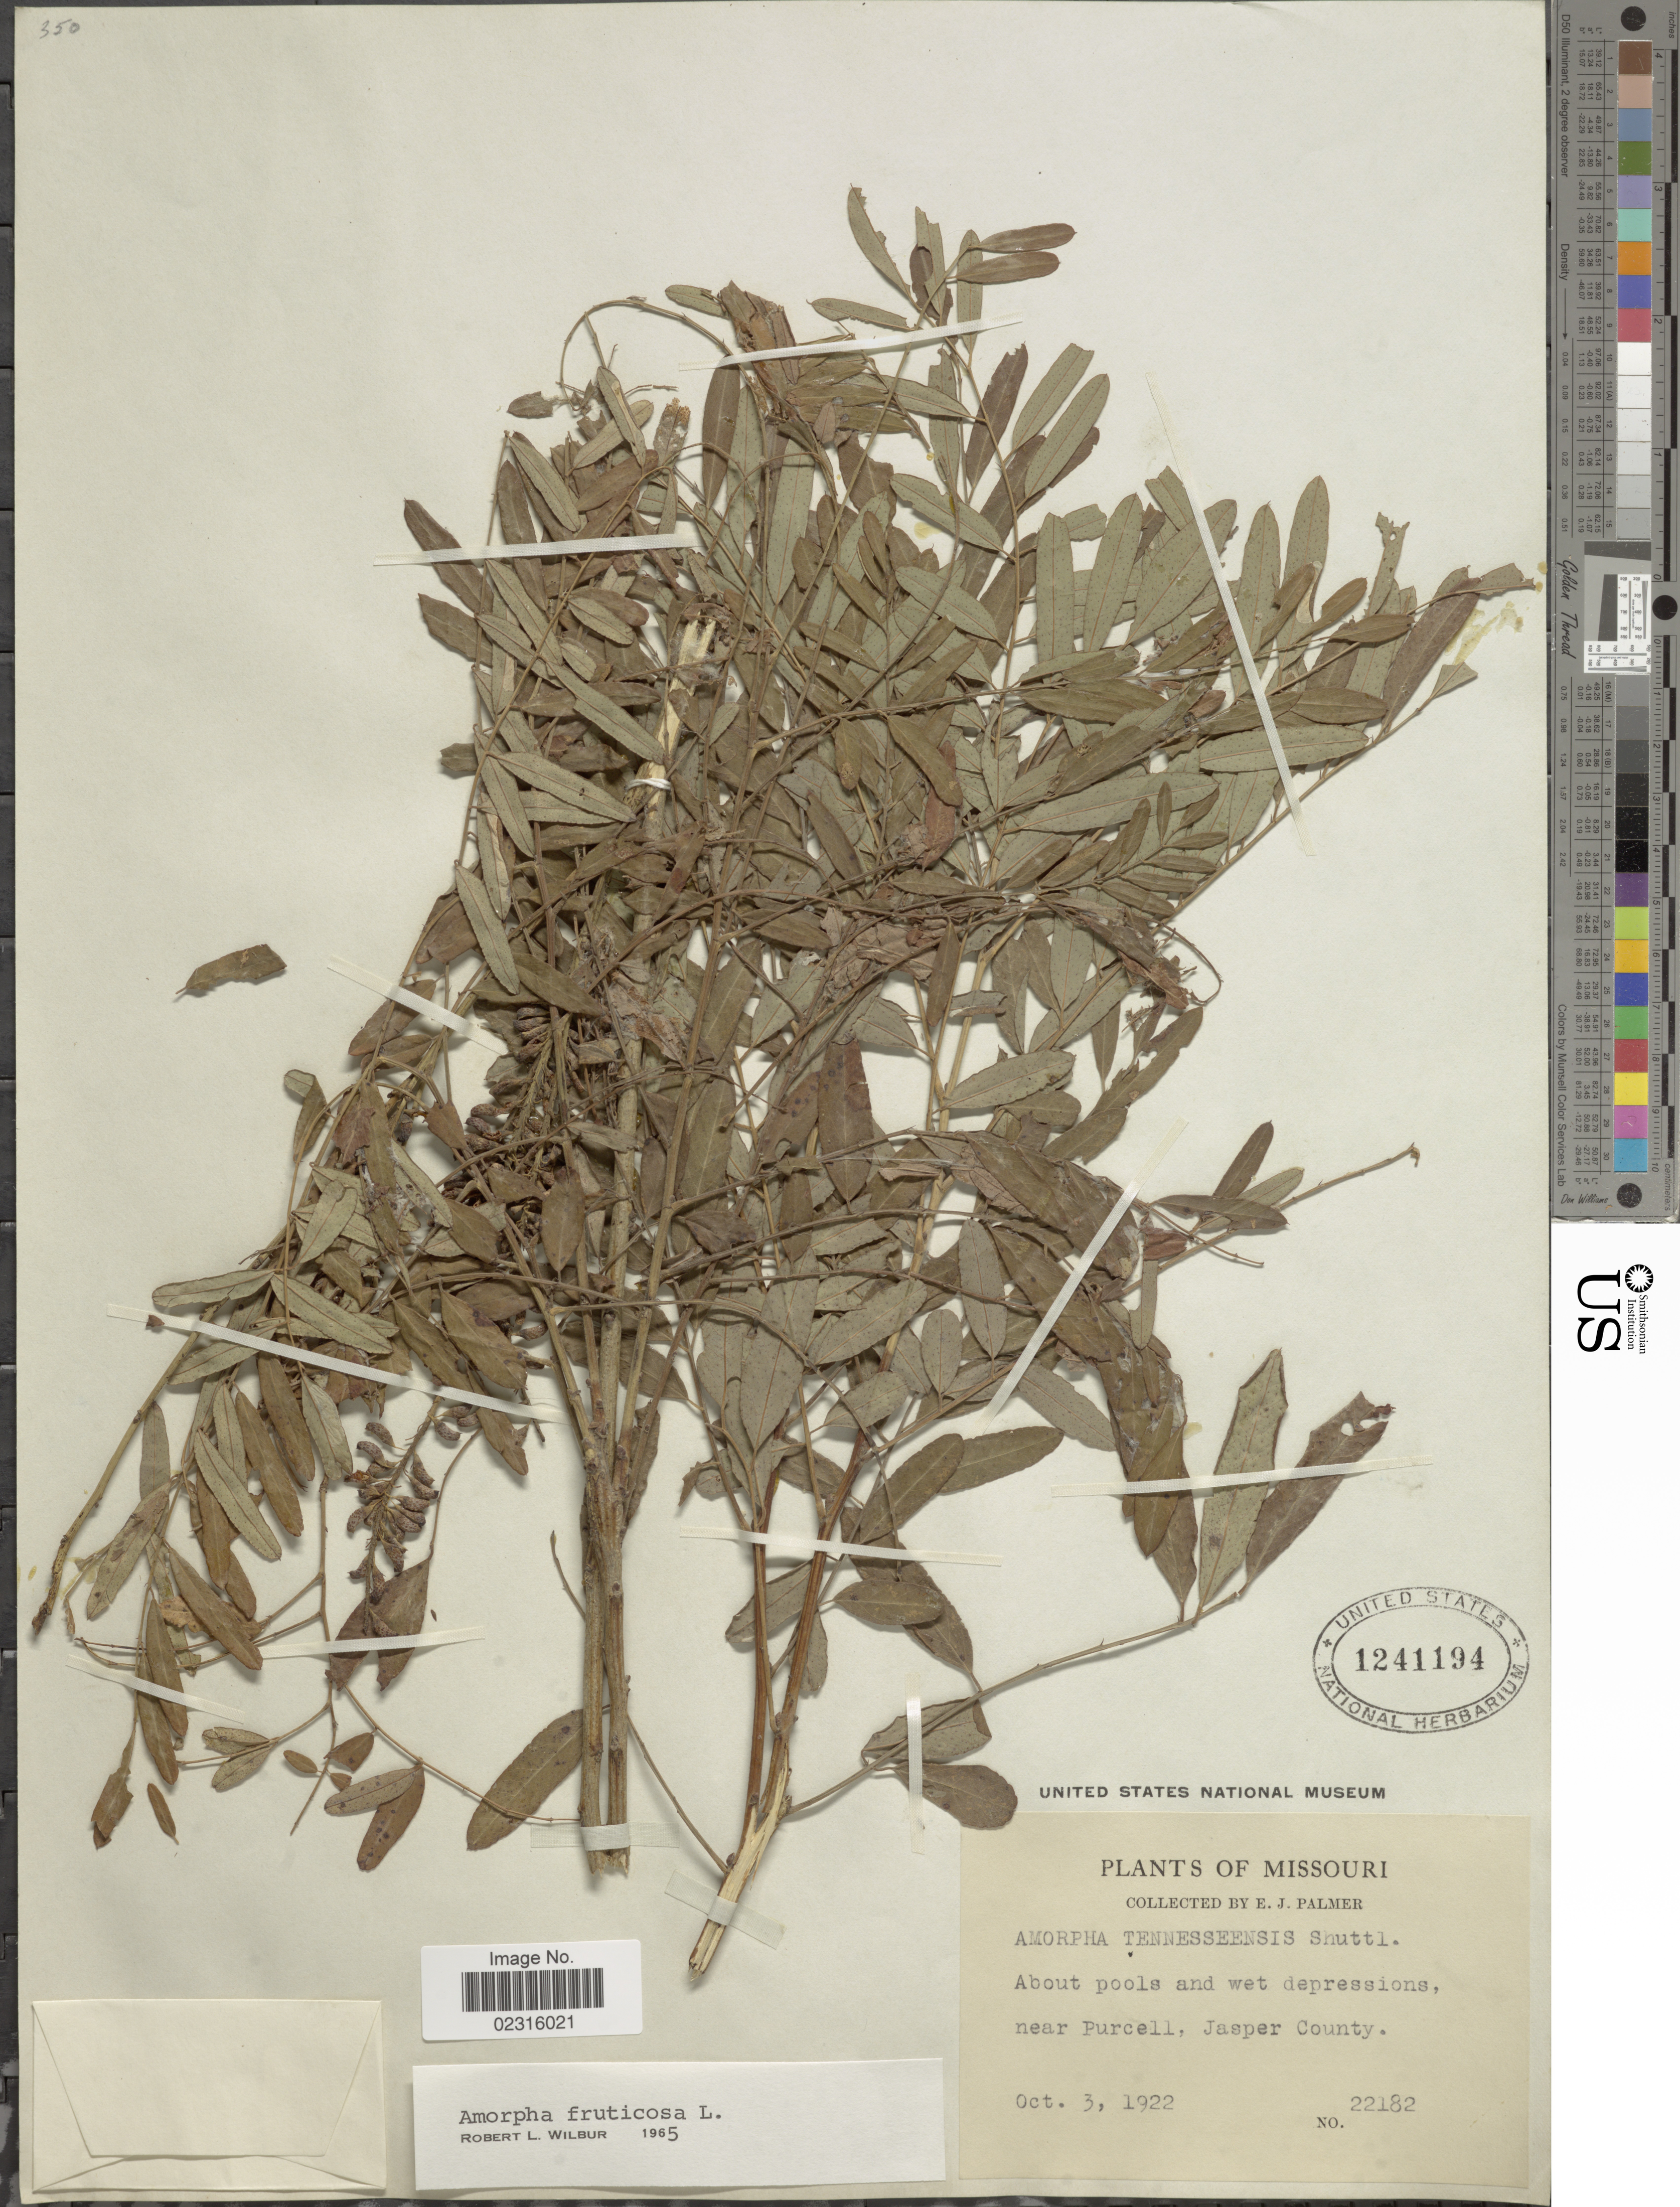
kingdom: Plantae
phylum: Tracheophyta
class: Magnoliopsida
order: Fabales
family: Fabaceae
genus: Amorpha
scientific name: Amorpha fruticosa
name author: L.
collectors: E. J. Palmer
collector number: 22182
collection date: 1922-10-03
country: United States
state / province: Missouri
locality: near Purcell, Jasper County.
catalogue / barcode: US 1241194